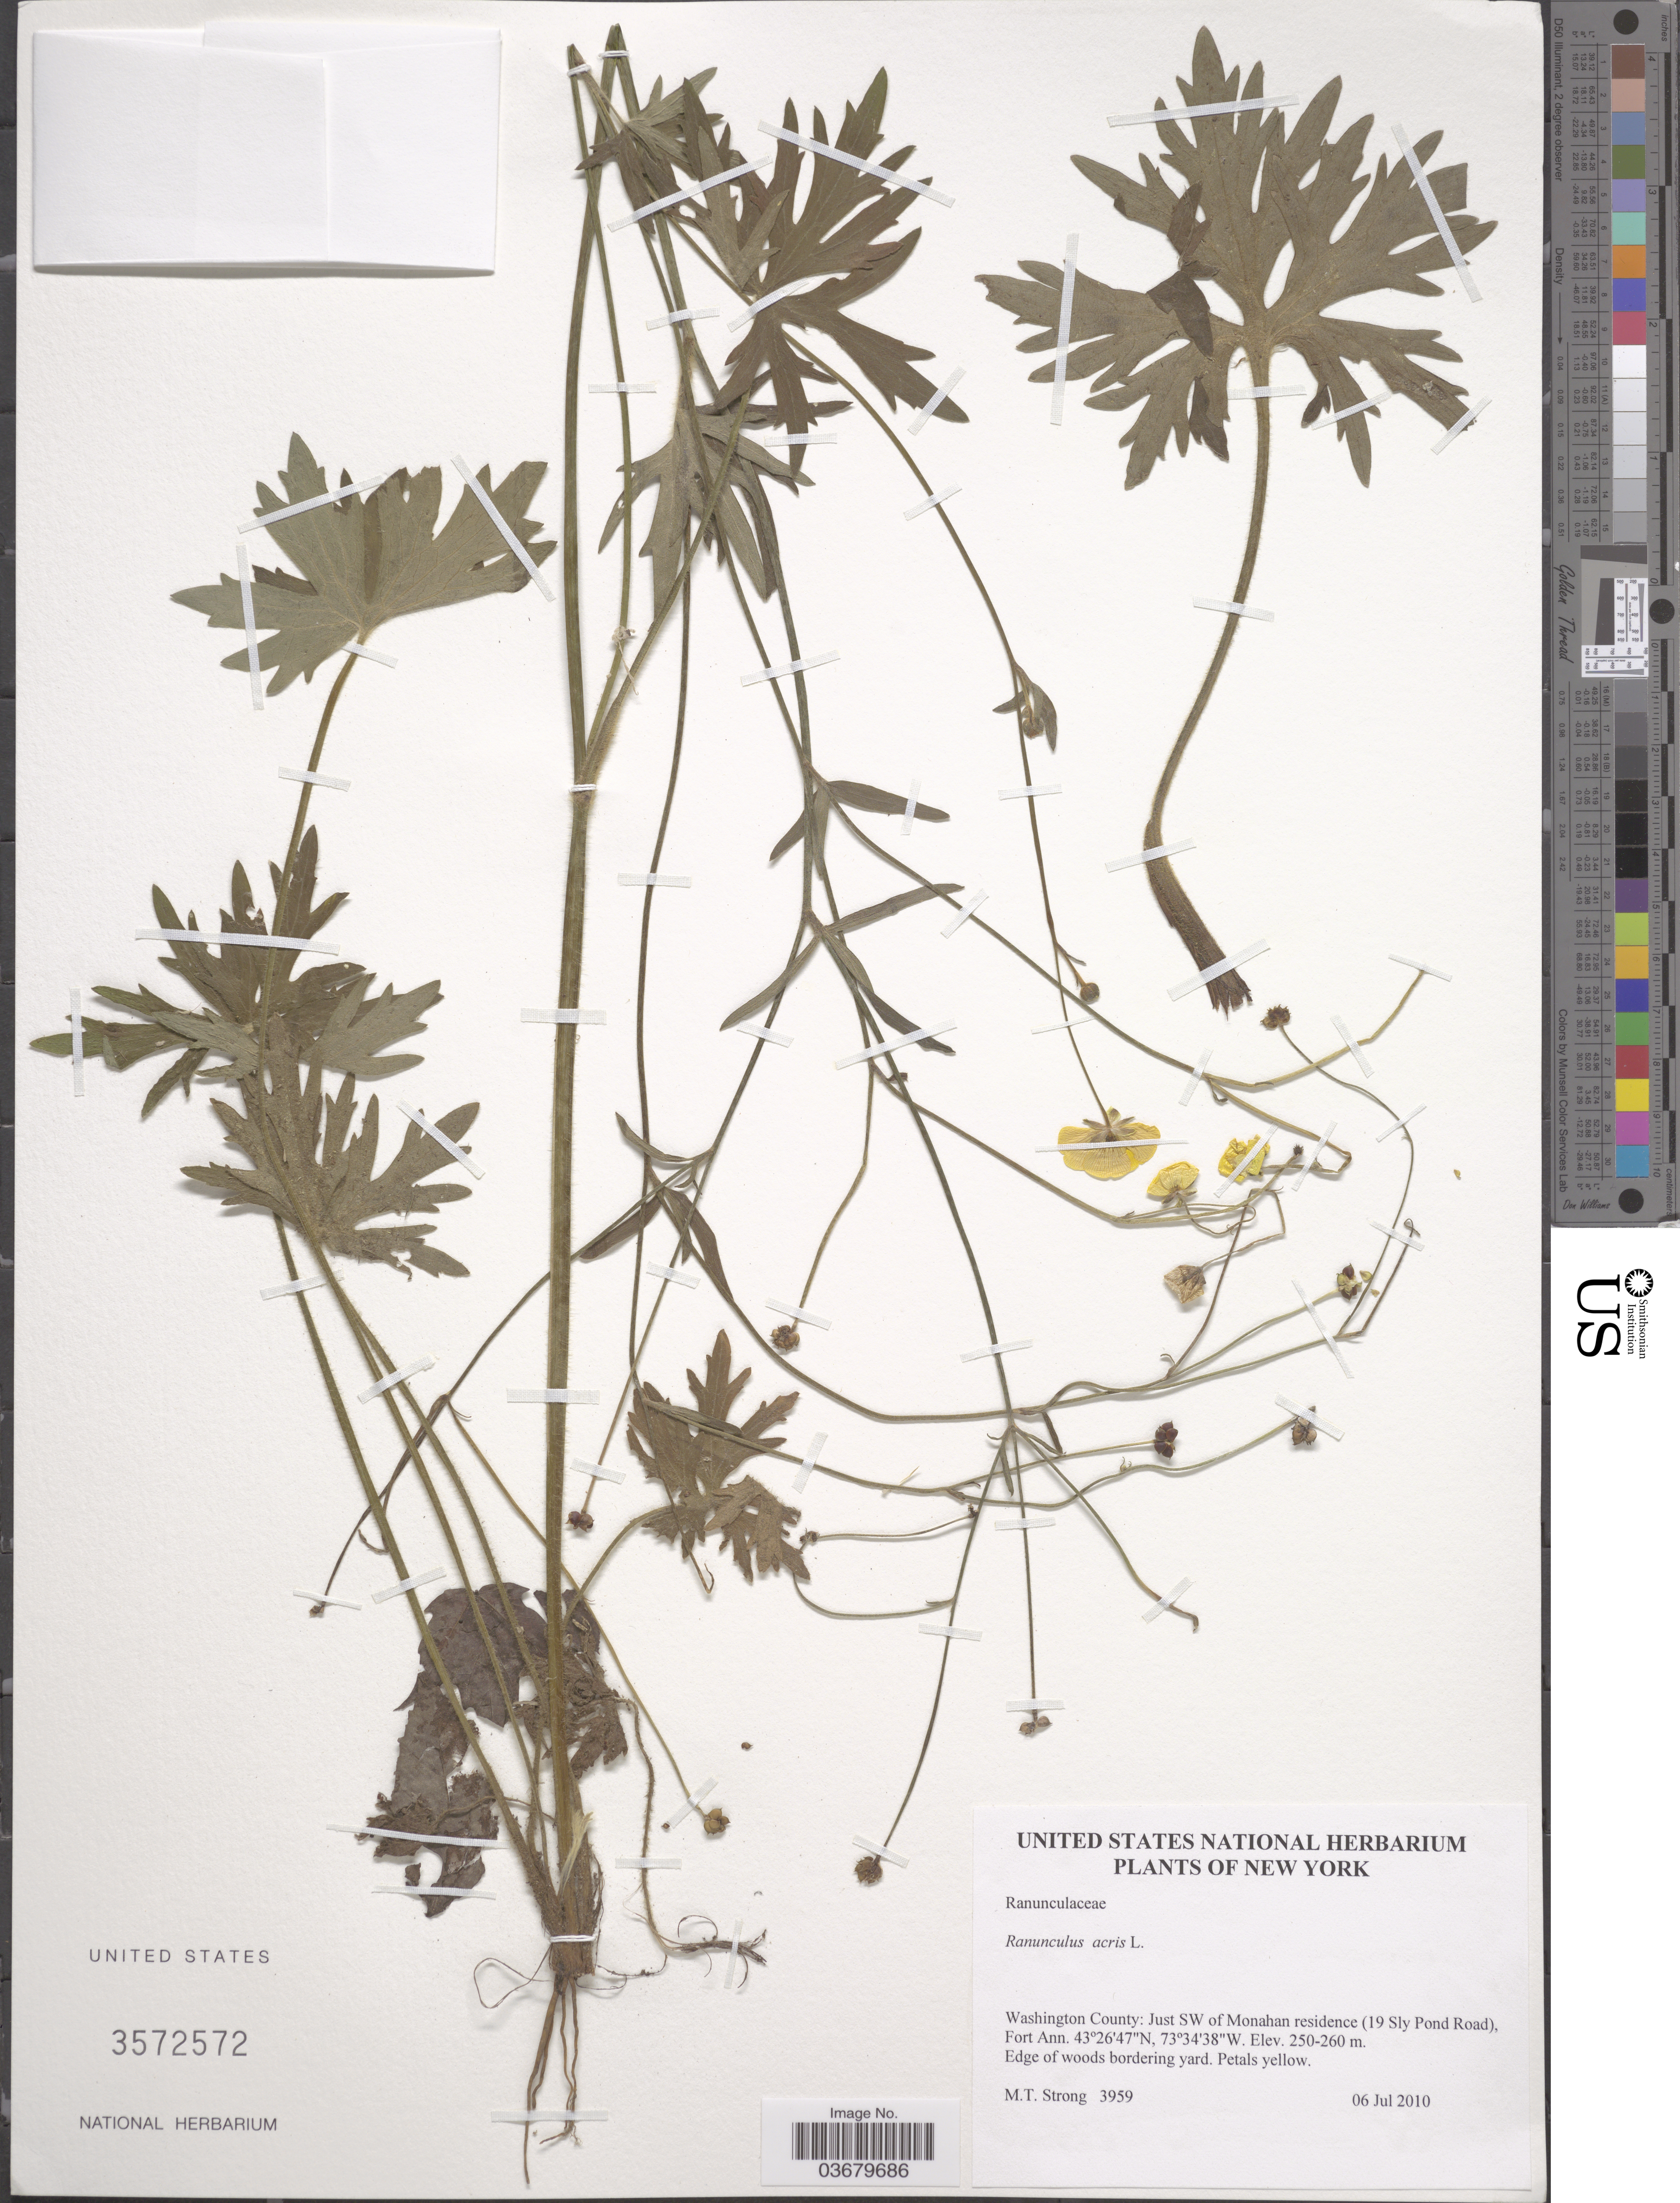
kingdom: Plantae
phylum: Tracheophyta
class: Magnoliopsida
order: Ranunculales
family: Ranunculaceae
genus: Ranunculus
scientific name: Ranunculus acris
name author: L.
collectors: M. T. Strong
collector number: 3959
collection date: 2010-07-06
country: United States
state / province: New York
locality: Washington County: Just SW of Monahan residence (19 Sly Pond Road), Fort Ann.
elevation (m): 250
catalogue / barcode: US 3572572